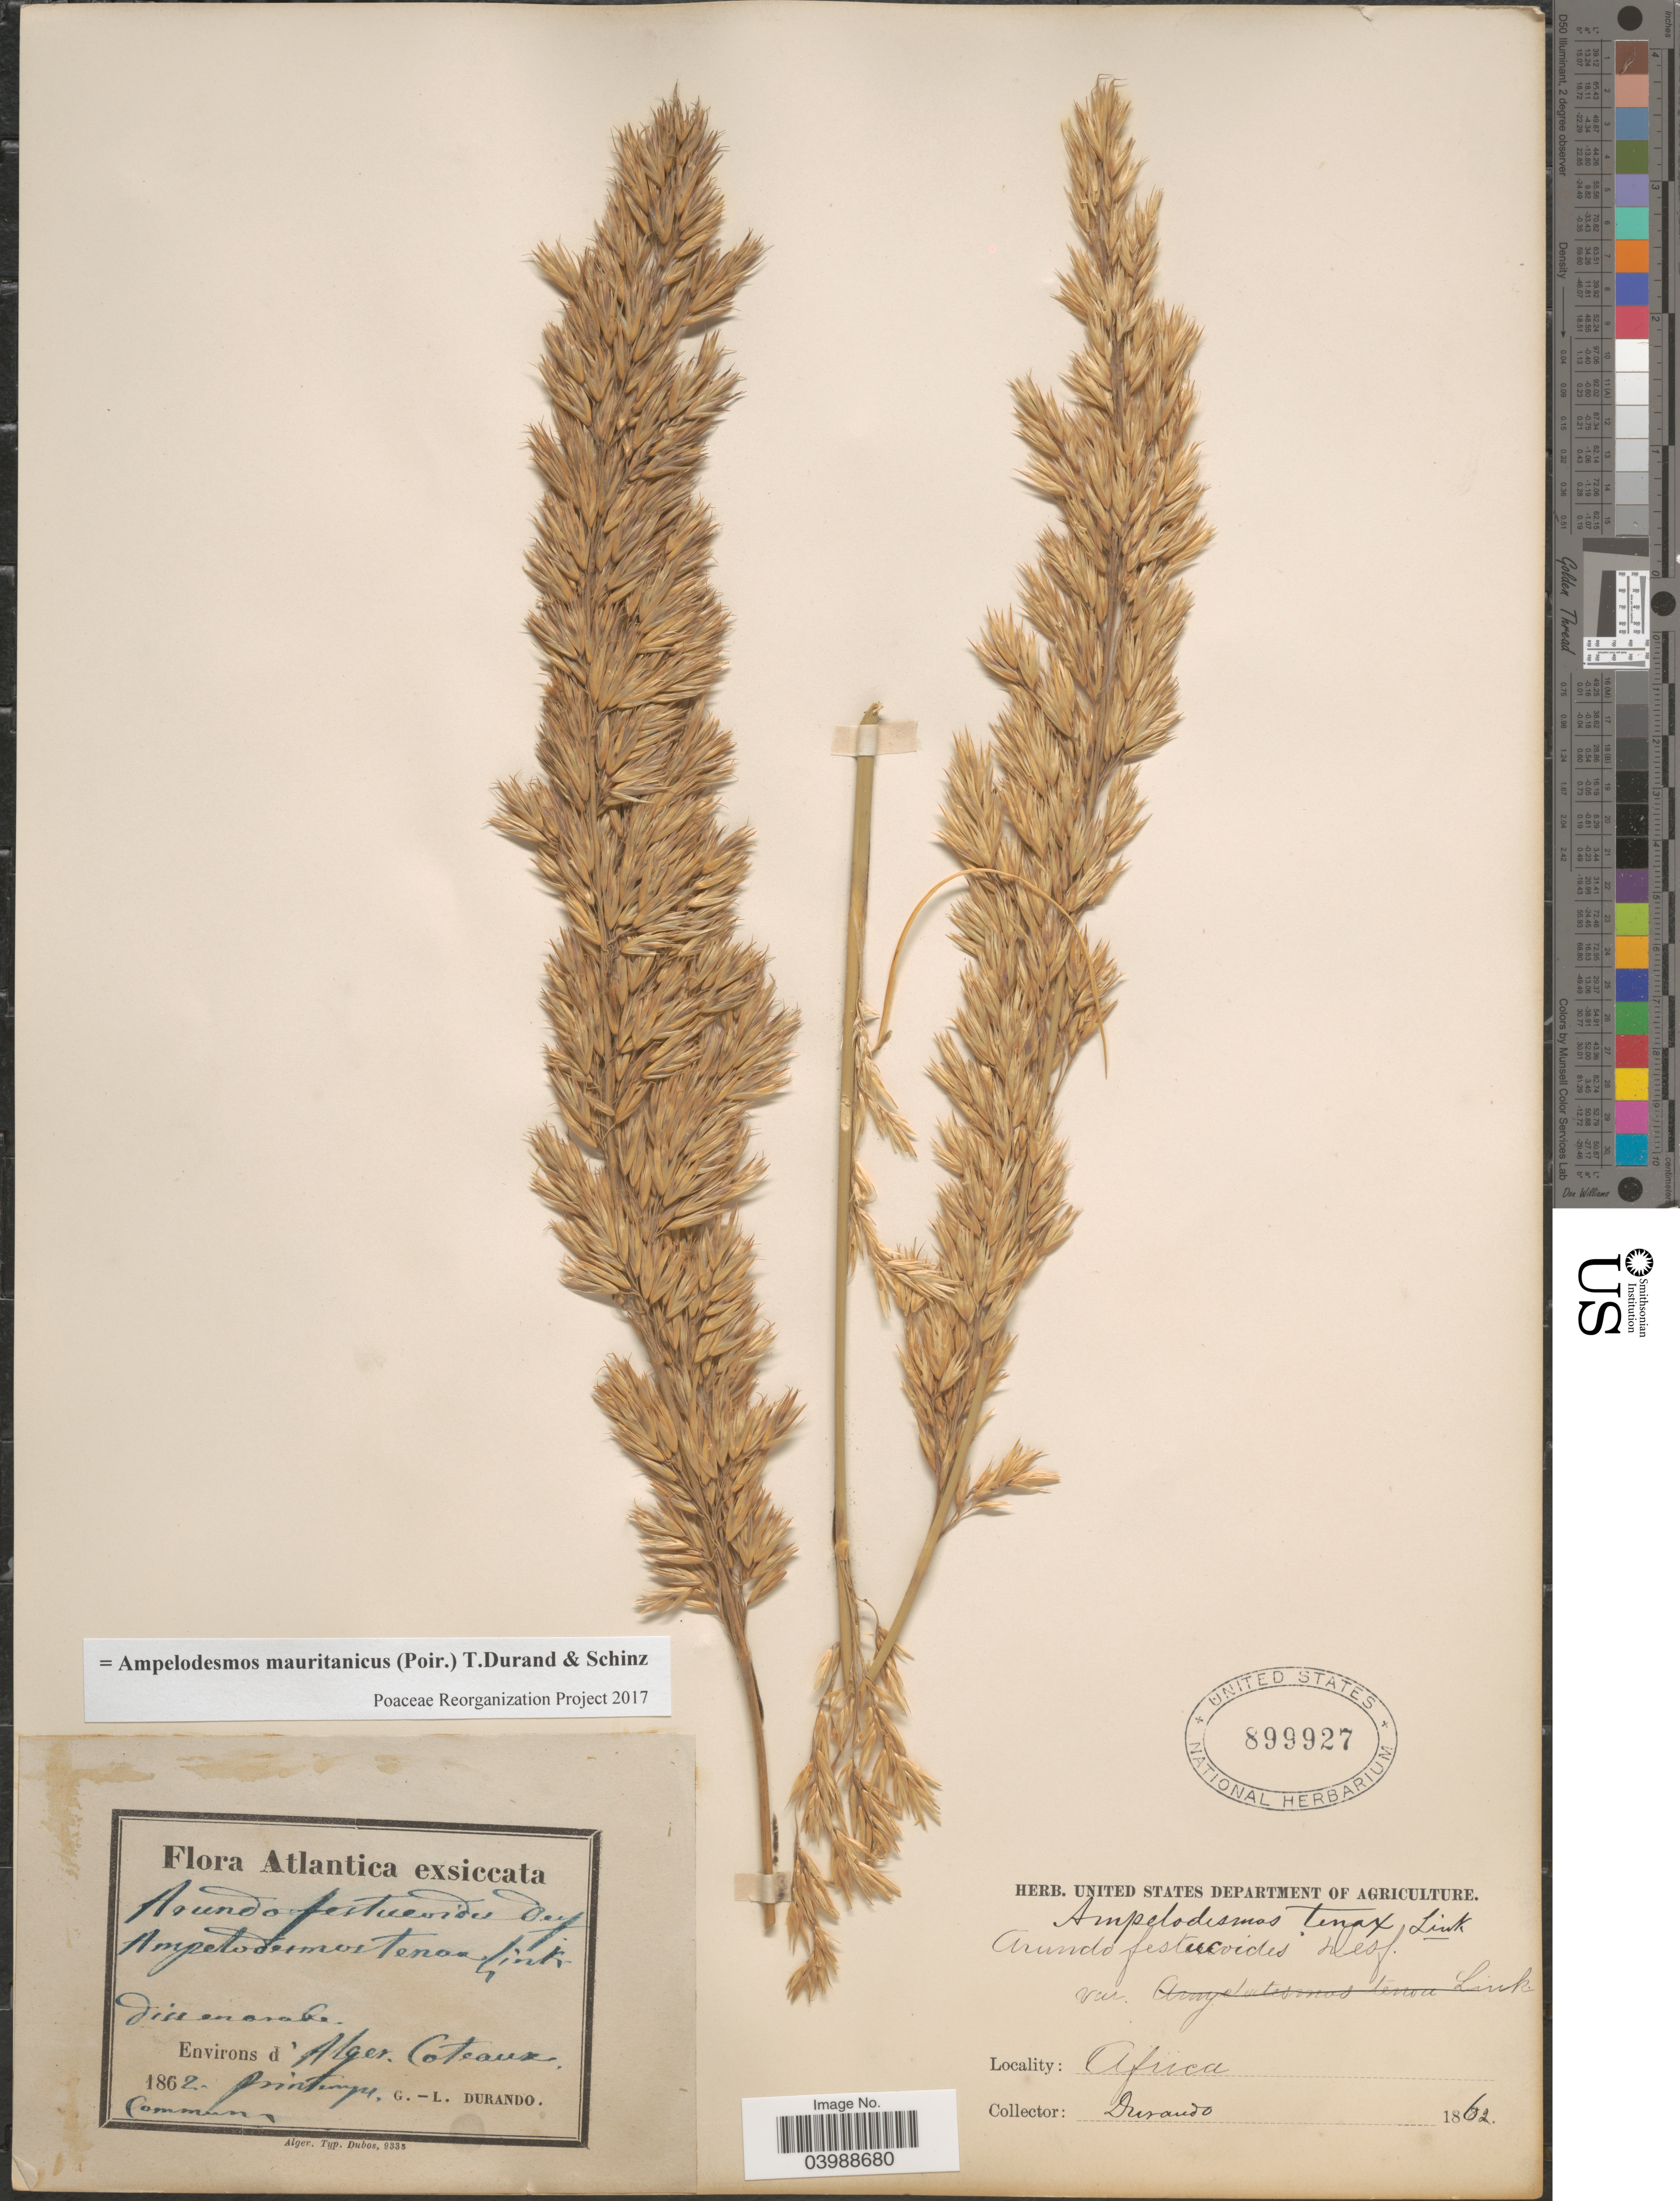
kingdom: Plantae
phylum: Tracheophyta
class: Liliopsida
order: Poales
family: Poaceae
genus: Ampelodesmos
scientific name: Ampelodesmos mauritanicus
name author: (Poir.) Durand & Schinz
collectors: G. Durando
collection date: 1862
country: Algeria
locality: Atlantica. Dissenarabe. Environs d' Alger. Coteaux. Africa.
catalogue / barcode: US 899927